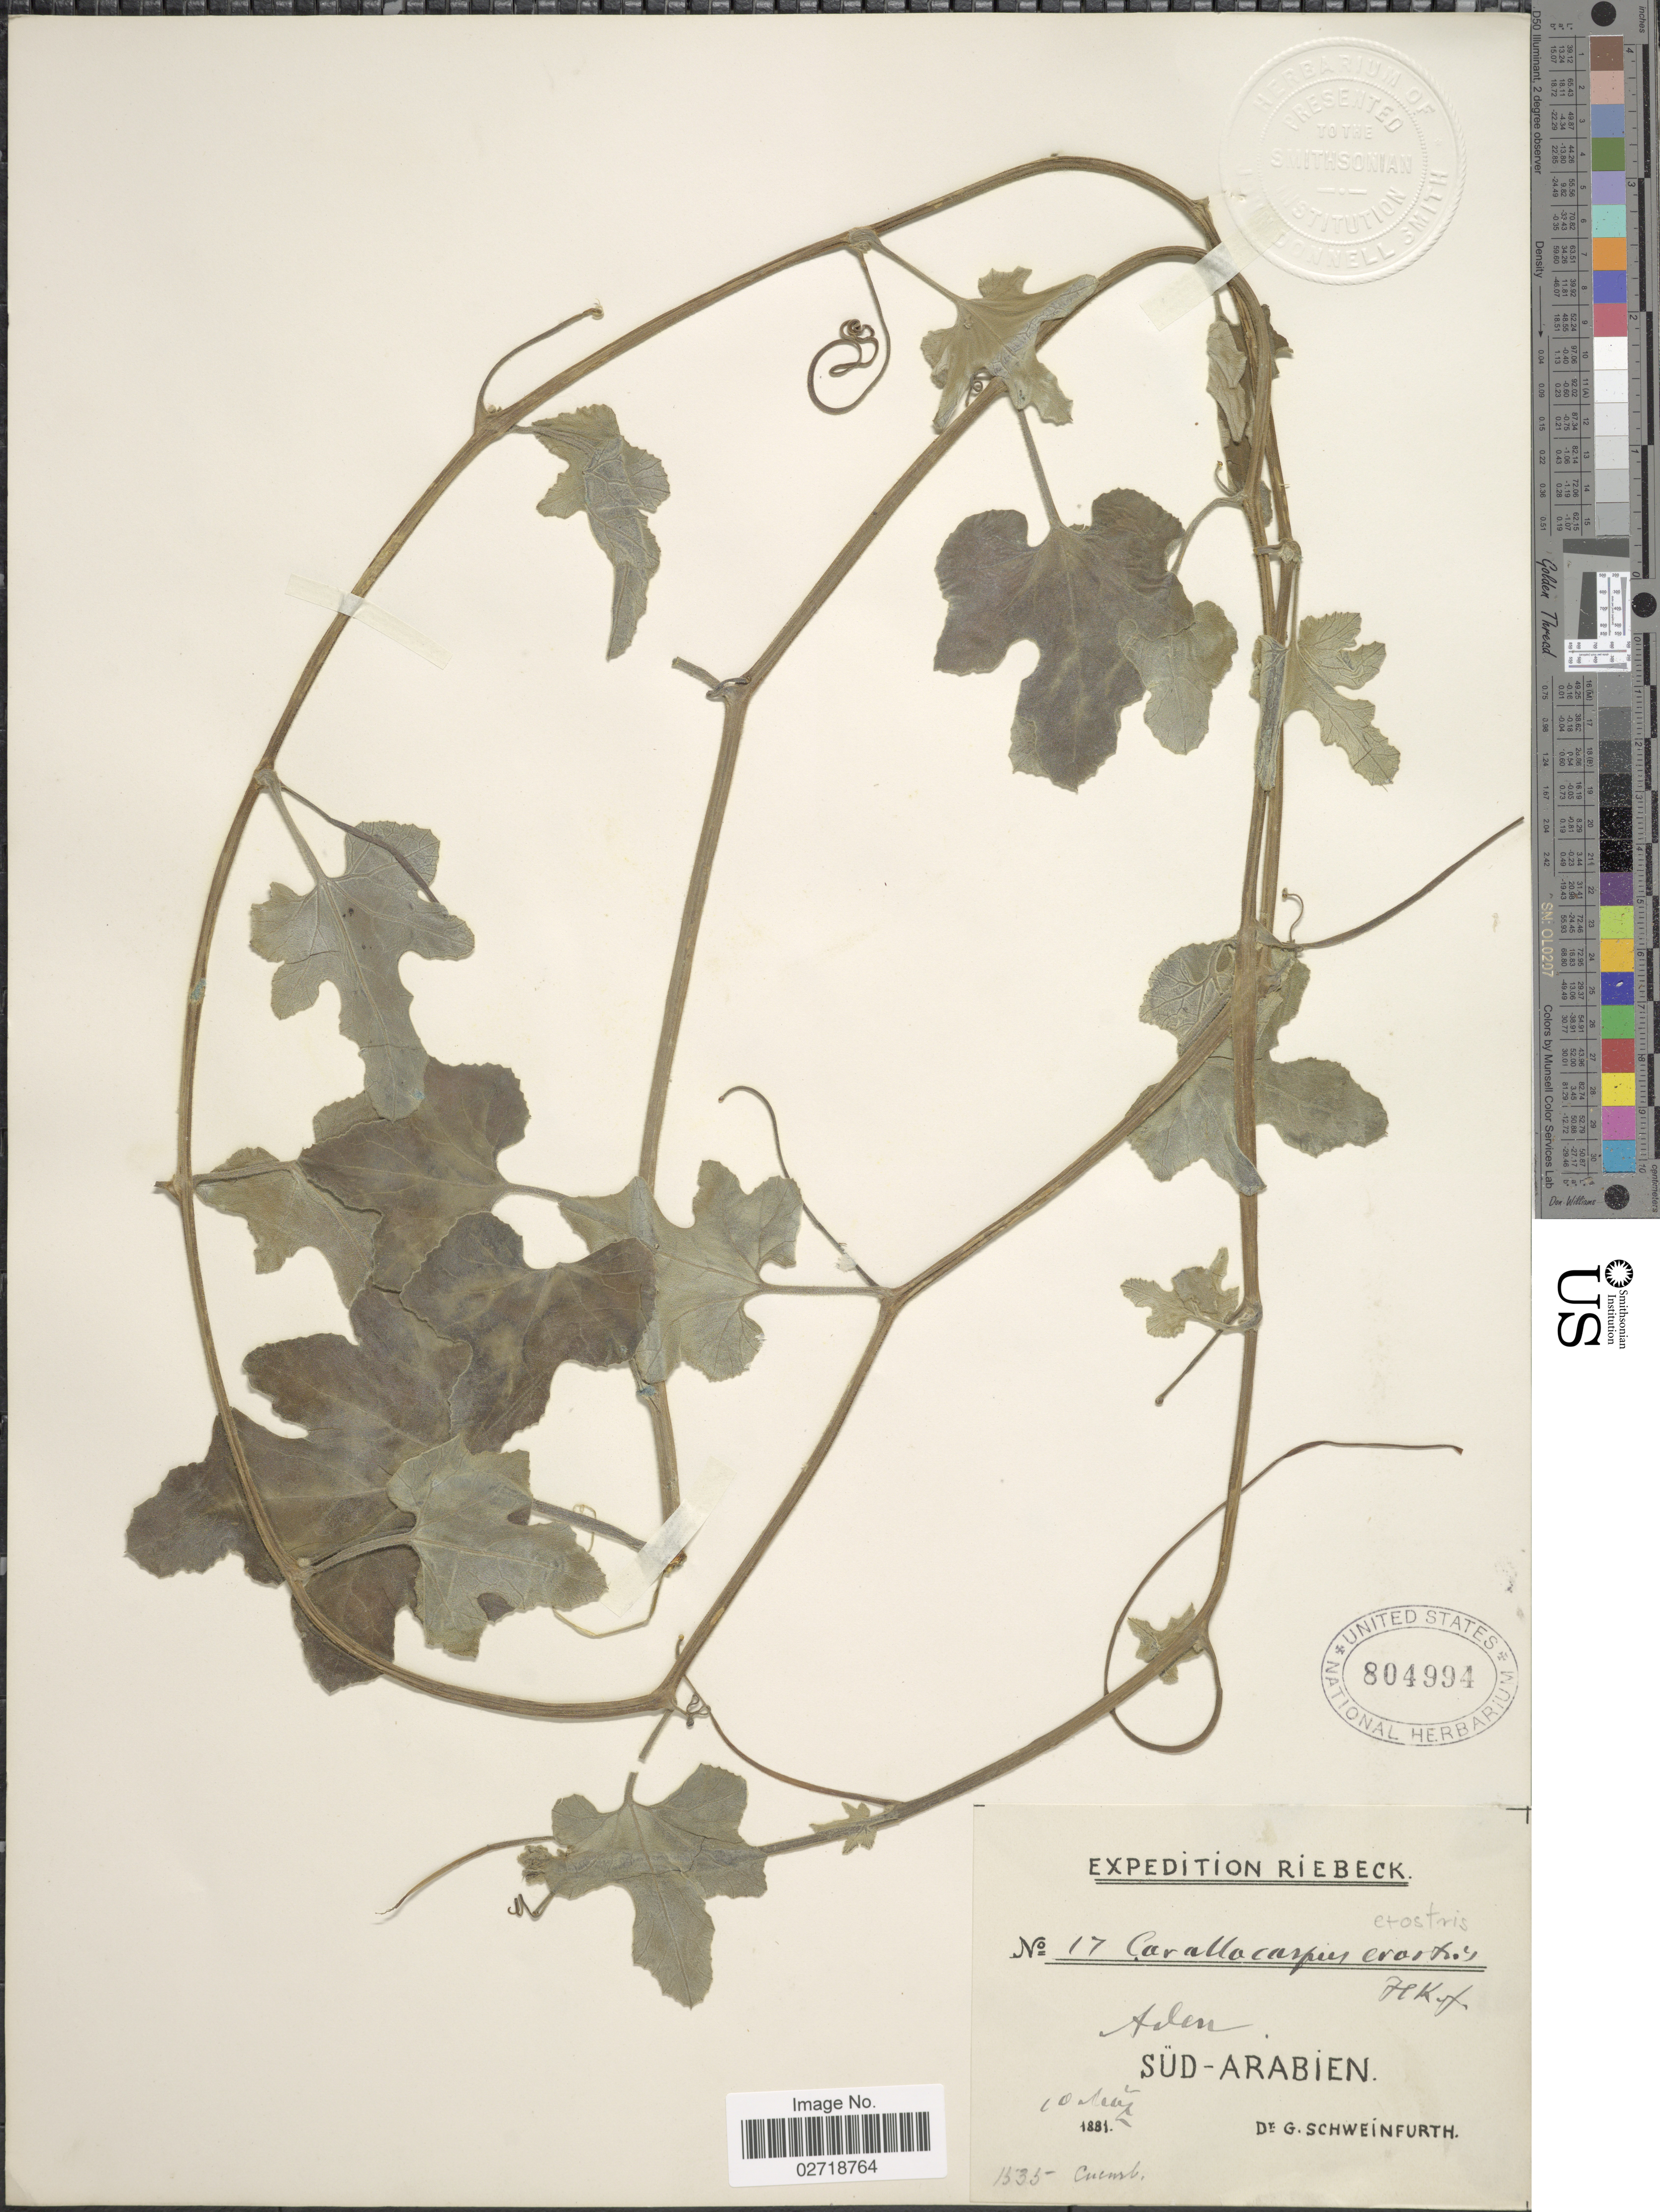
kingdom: Plantae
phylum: Tracheophyta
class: Magnoliopsida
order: Cucurbitales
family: Cucurbitaceae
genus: Corallocarpus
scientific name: Corallocarpus erostris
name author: Hook. f.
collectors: G. A. Schweinfurth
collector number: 17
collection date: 1881-05-10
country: Yemen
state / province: Adan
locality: Aden. Sud-Arabien.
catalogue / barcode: US 804994